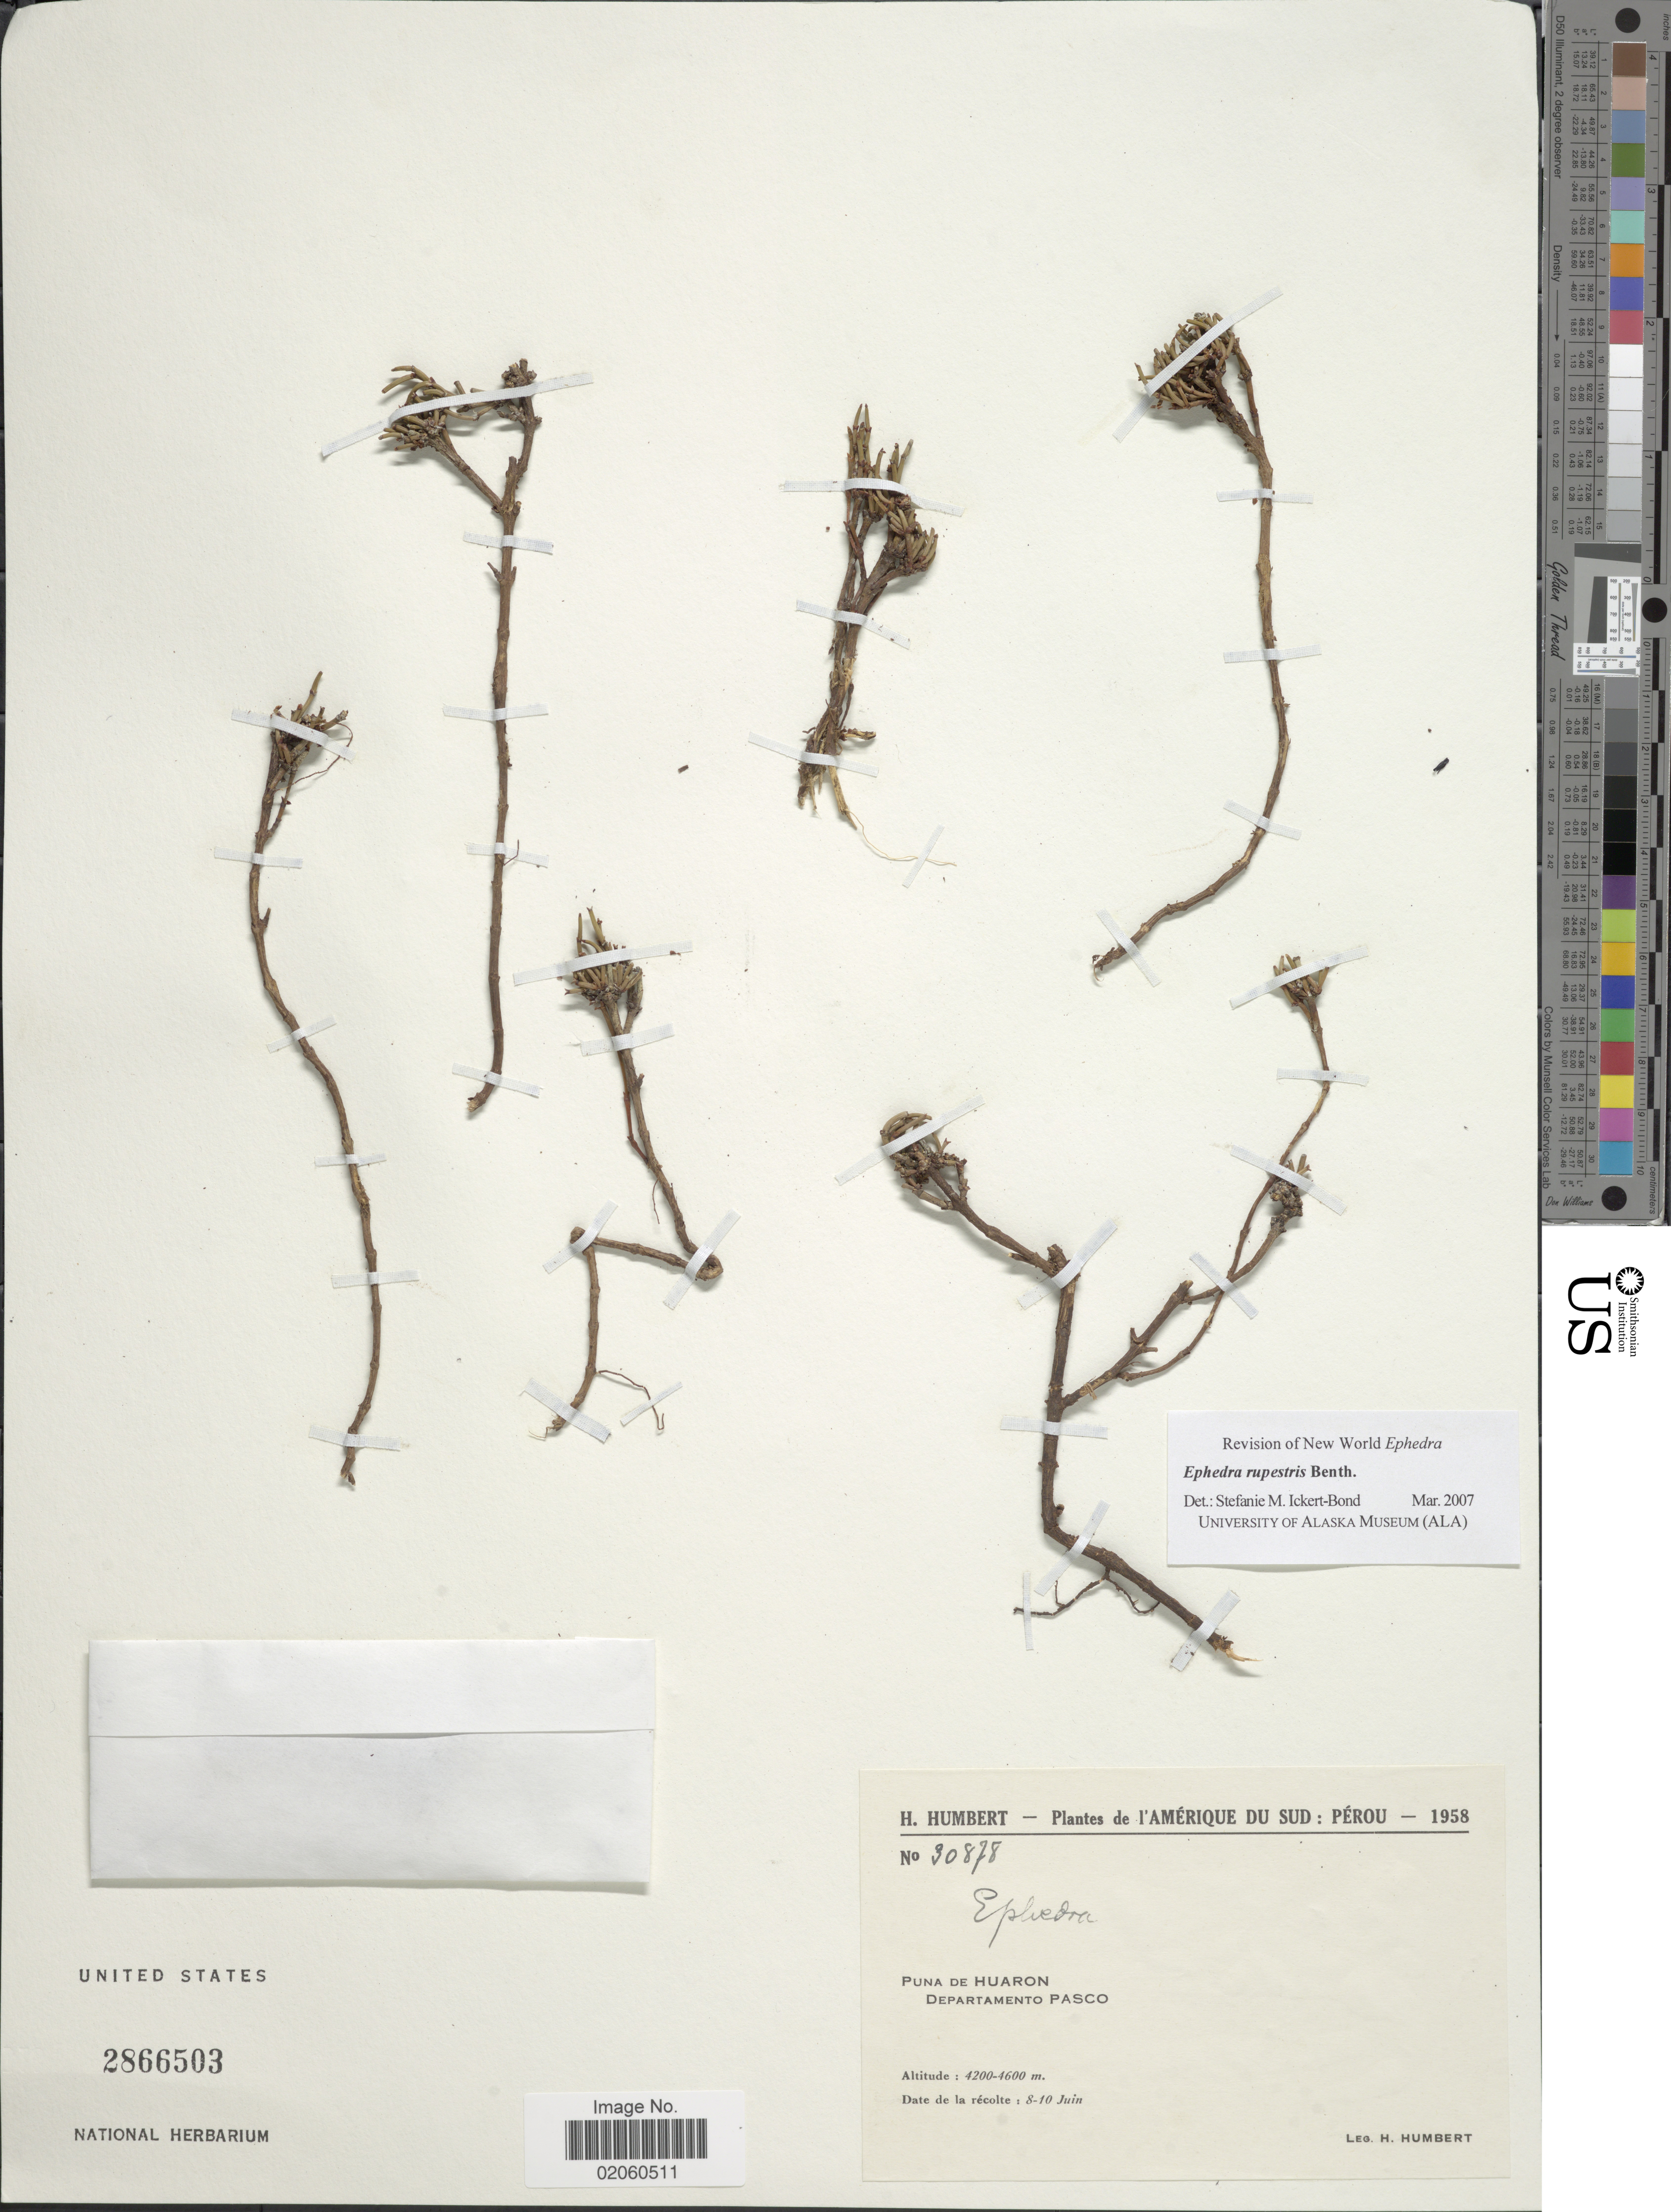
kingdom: Plantae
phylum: Tracheophyta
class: Gnetopsida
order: Ephedrales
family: Ephedraceae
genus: Ephedra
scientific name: Ephedra rupestris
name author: Benth.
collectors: H. Humbert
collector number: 30878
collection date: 1958-06-08/1958-06-10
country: Peru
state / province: Pasco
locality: Puna de Huaron.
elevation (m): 4200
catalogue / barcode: US 2866503